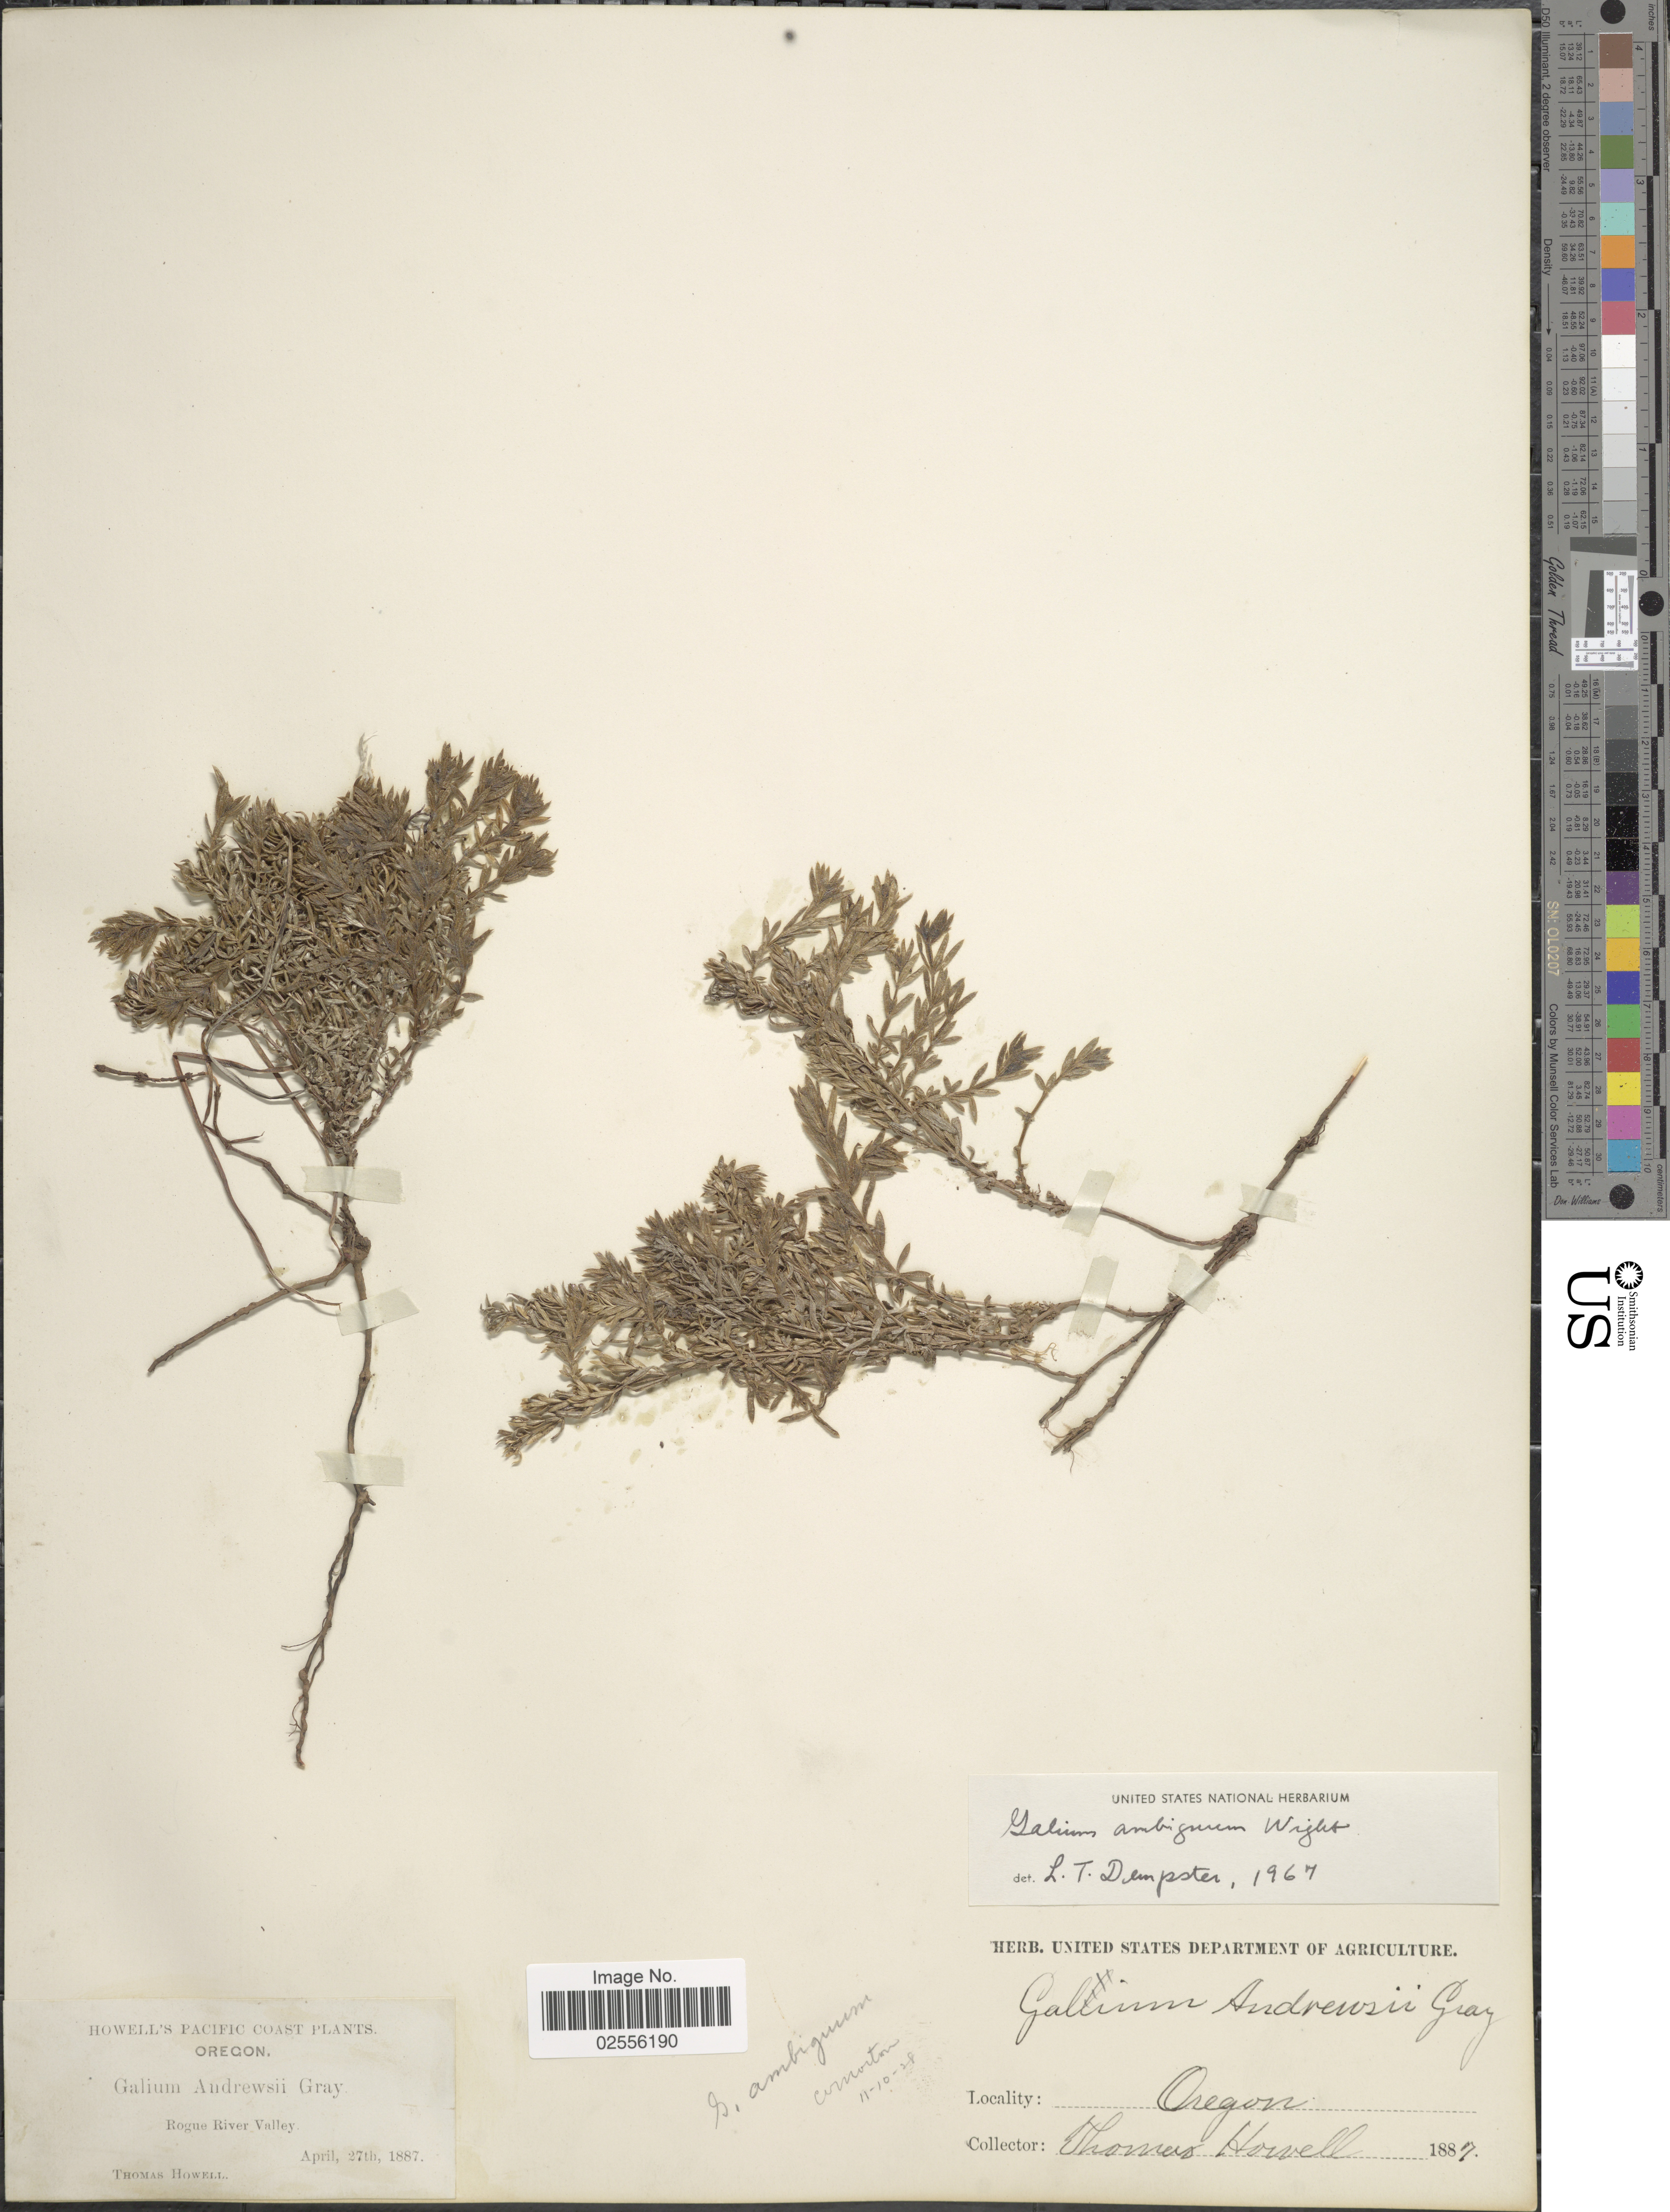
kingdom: Plantae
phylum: Tracheophyta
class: Magnoliopsida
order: Gentianales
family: Rubiaceae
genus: Galium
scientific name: Galium ambiguum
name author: W. Wight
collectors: T. Howell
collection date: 1887-04-27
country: United States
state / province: Oregon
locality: Pacific Coast, Rogue River Valley.